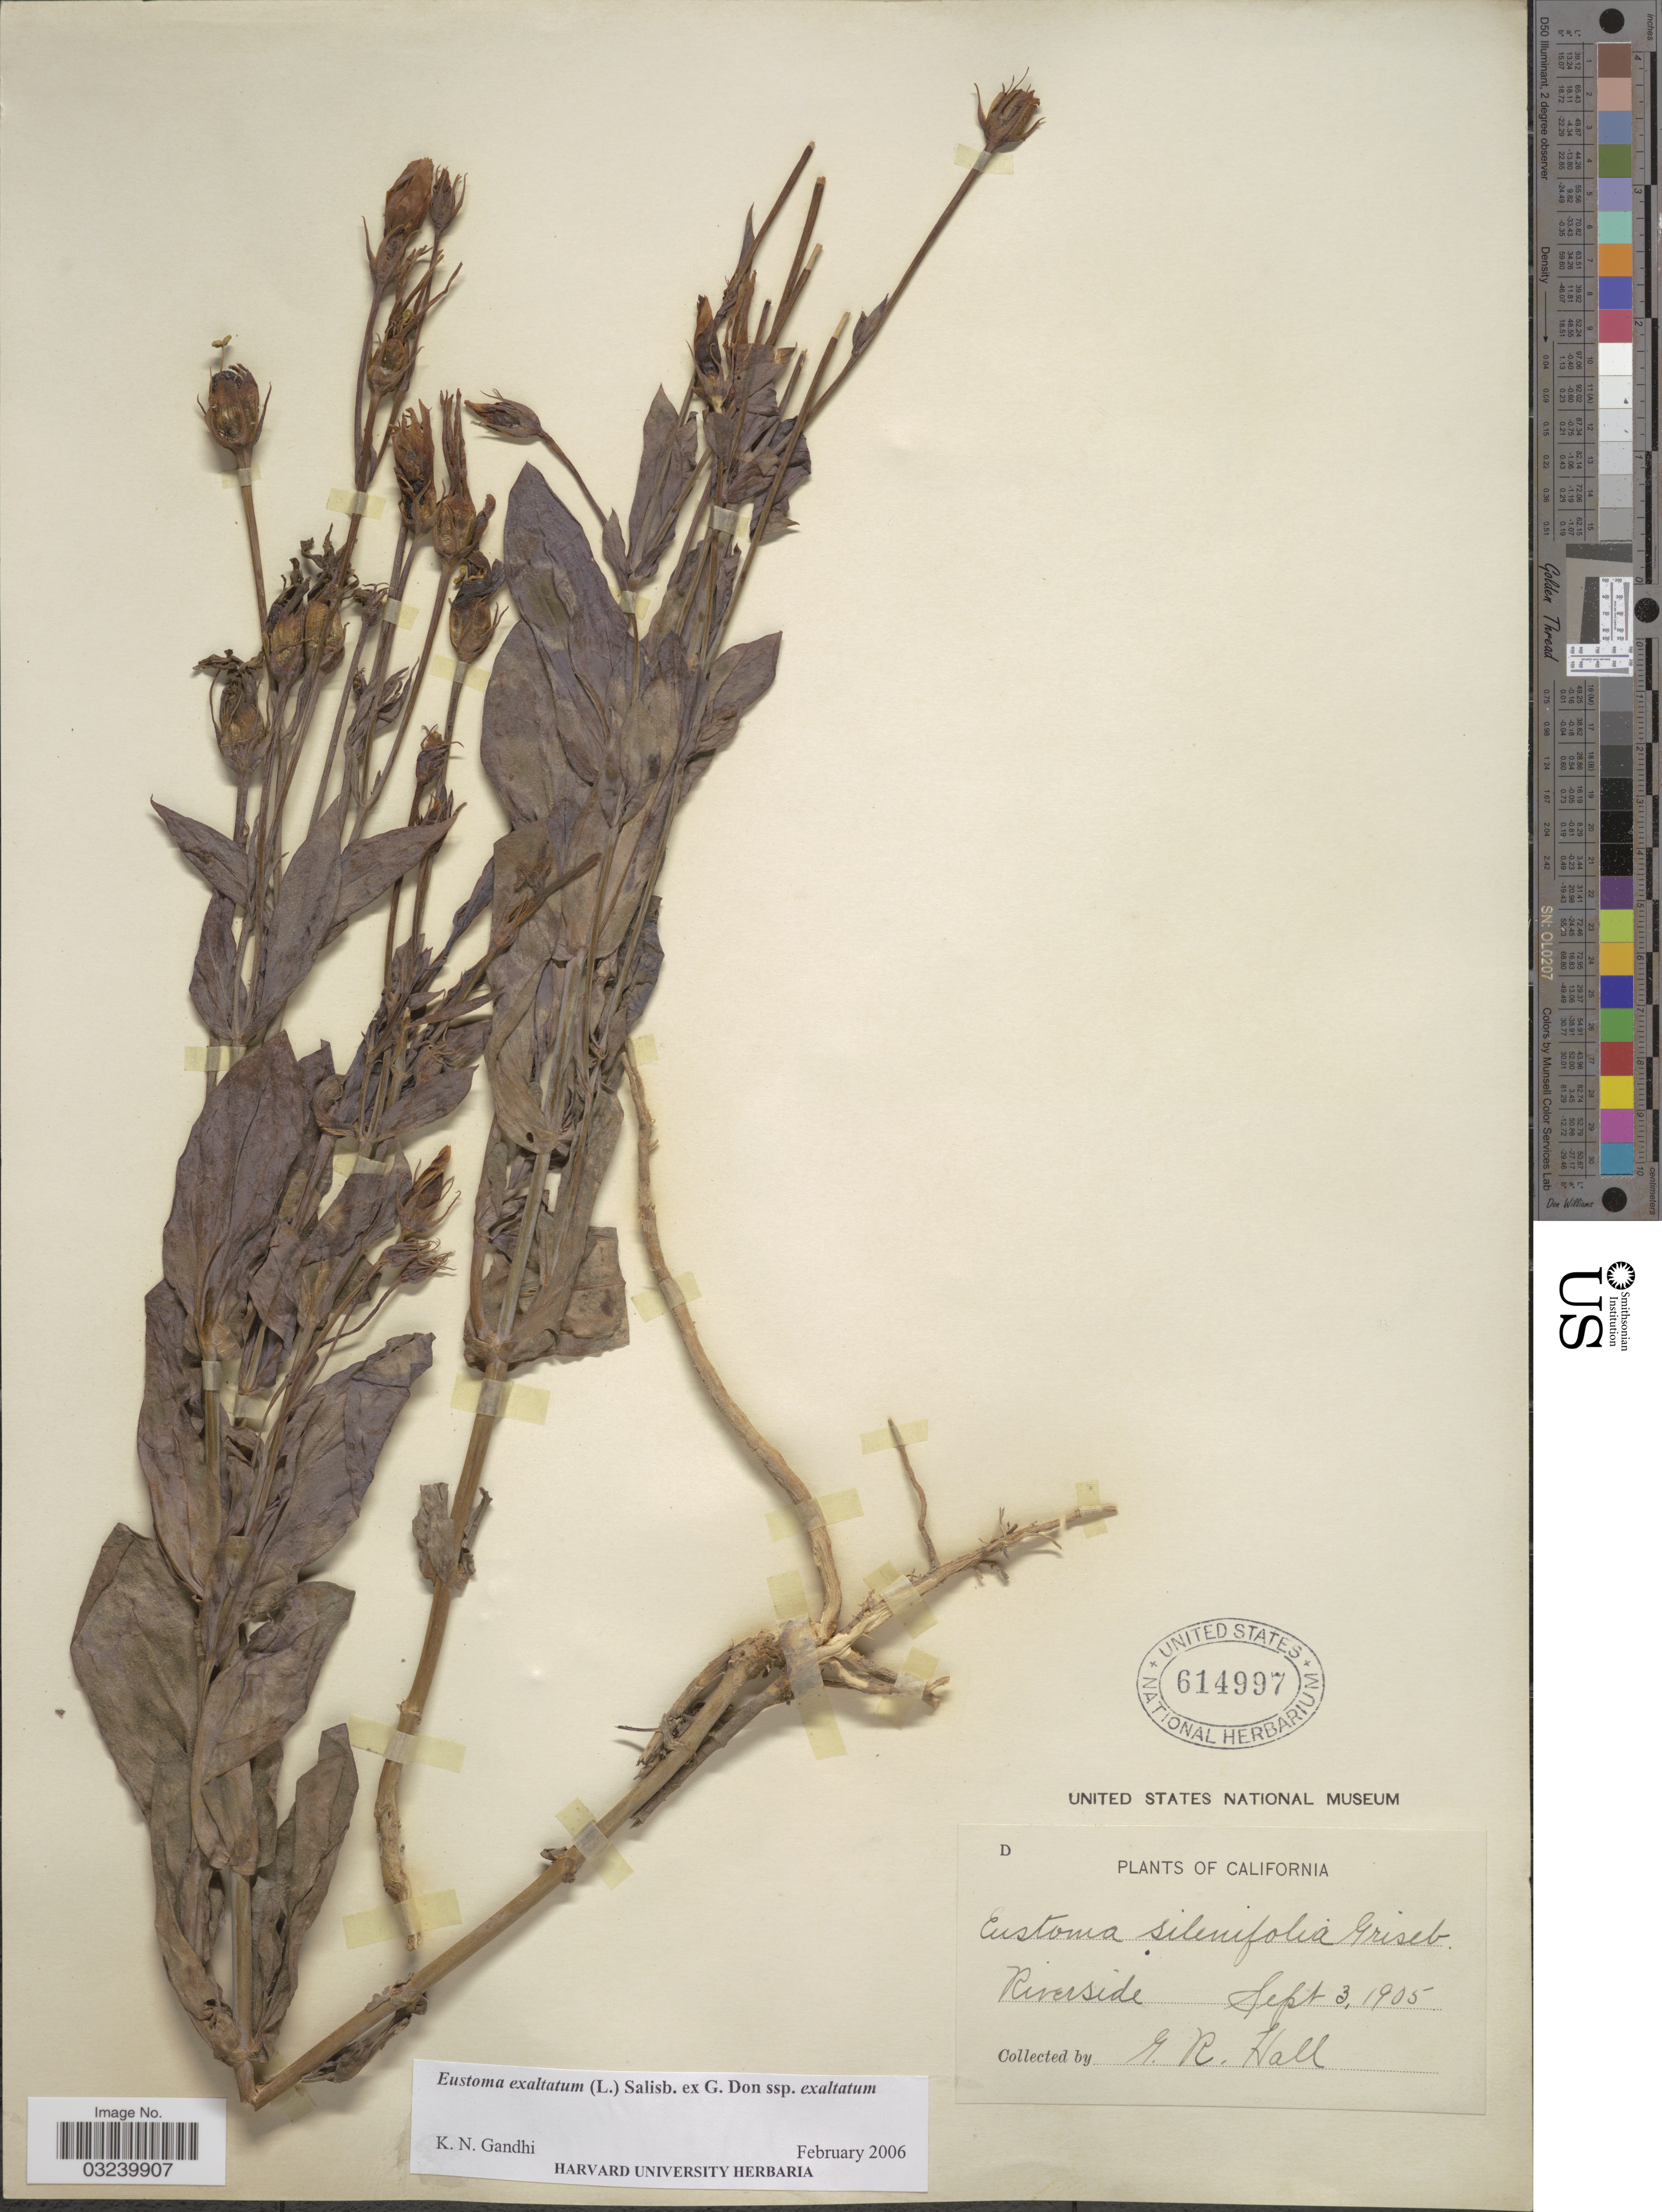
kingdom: Plantae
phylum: Tracheophyta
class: Magnoliopsida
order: Gentianales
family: Gentianaceae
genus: Eustoma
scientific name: Eustoma exaltatum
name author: (L.) Salisb. ex Don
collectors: G. Hall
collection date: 1905-09-03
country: United States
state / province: California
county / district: Riverside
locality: Riverside.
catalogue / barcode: US 614997